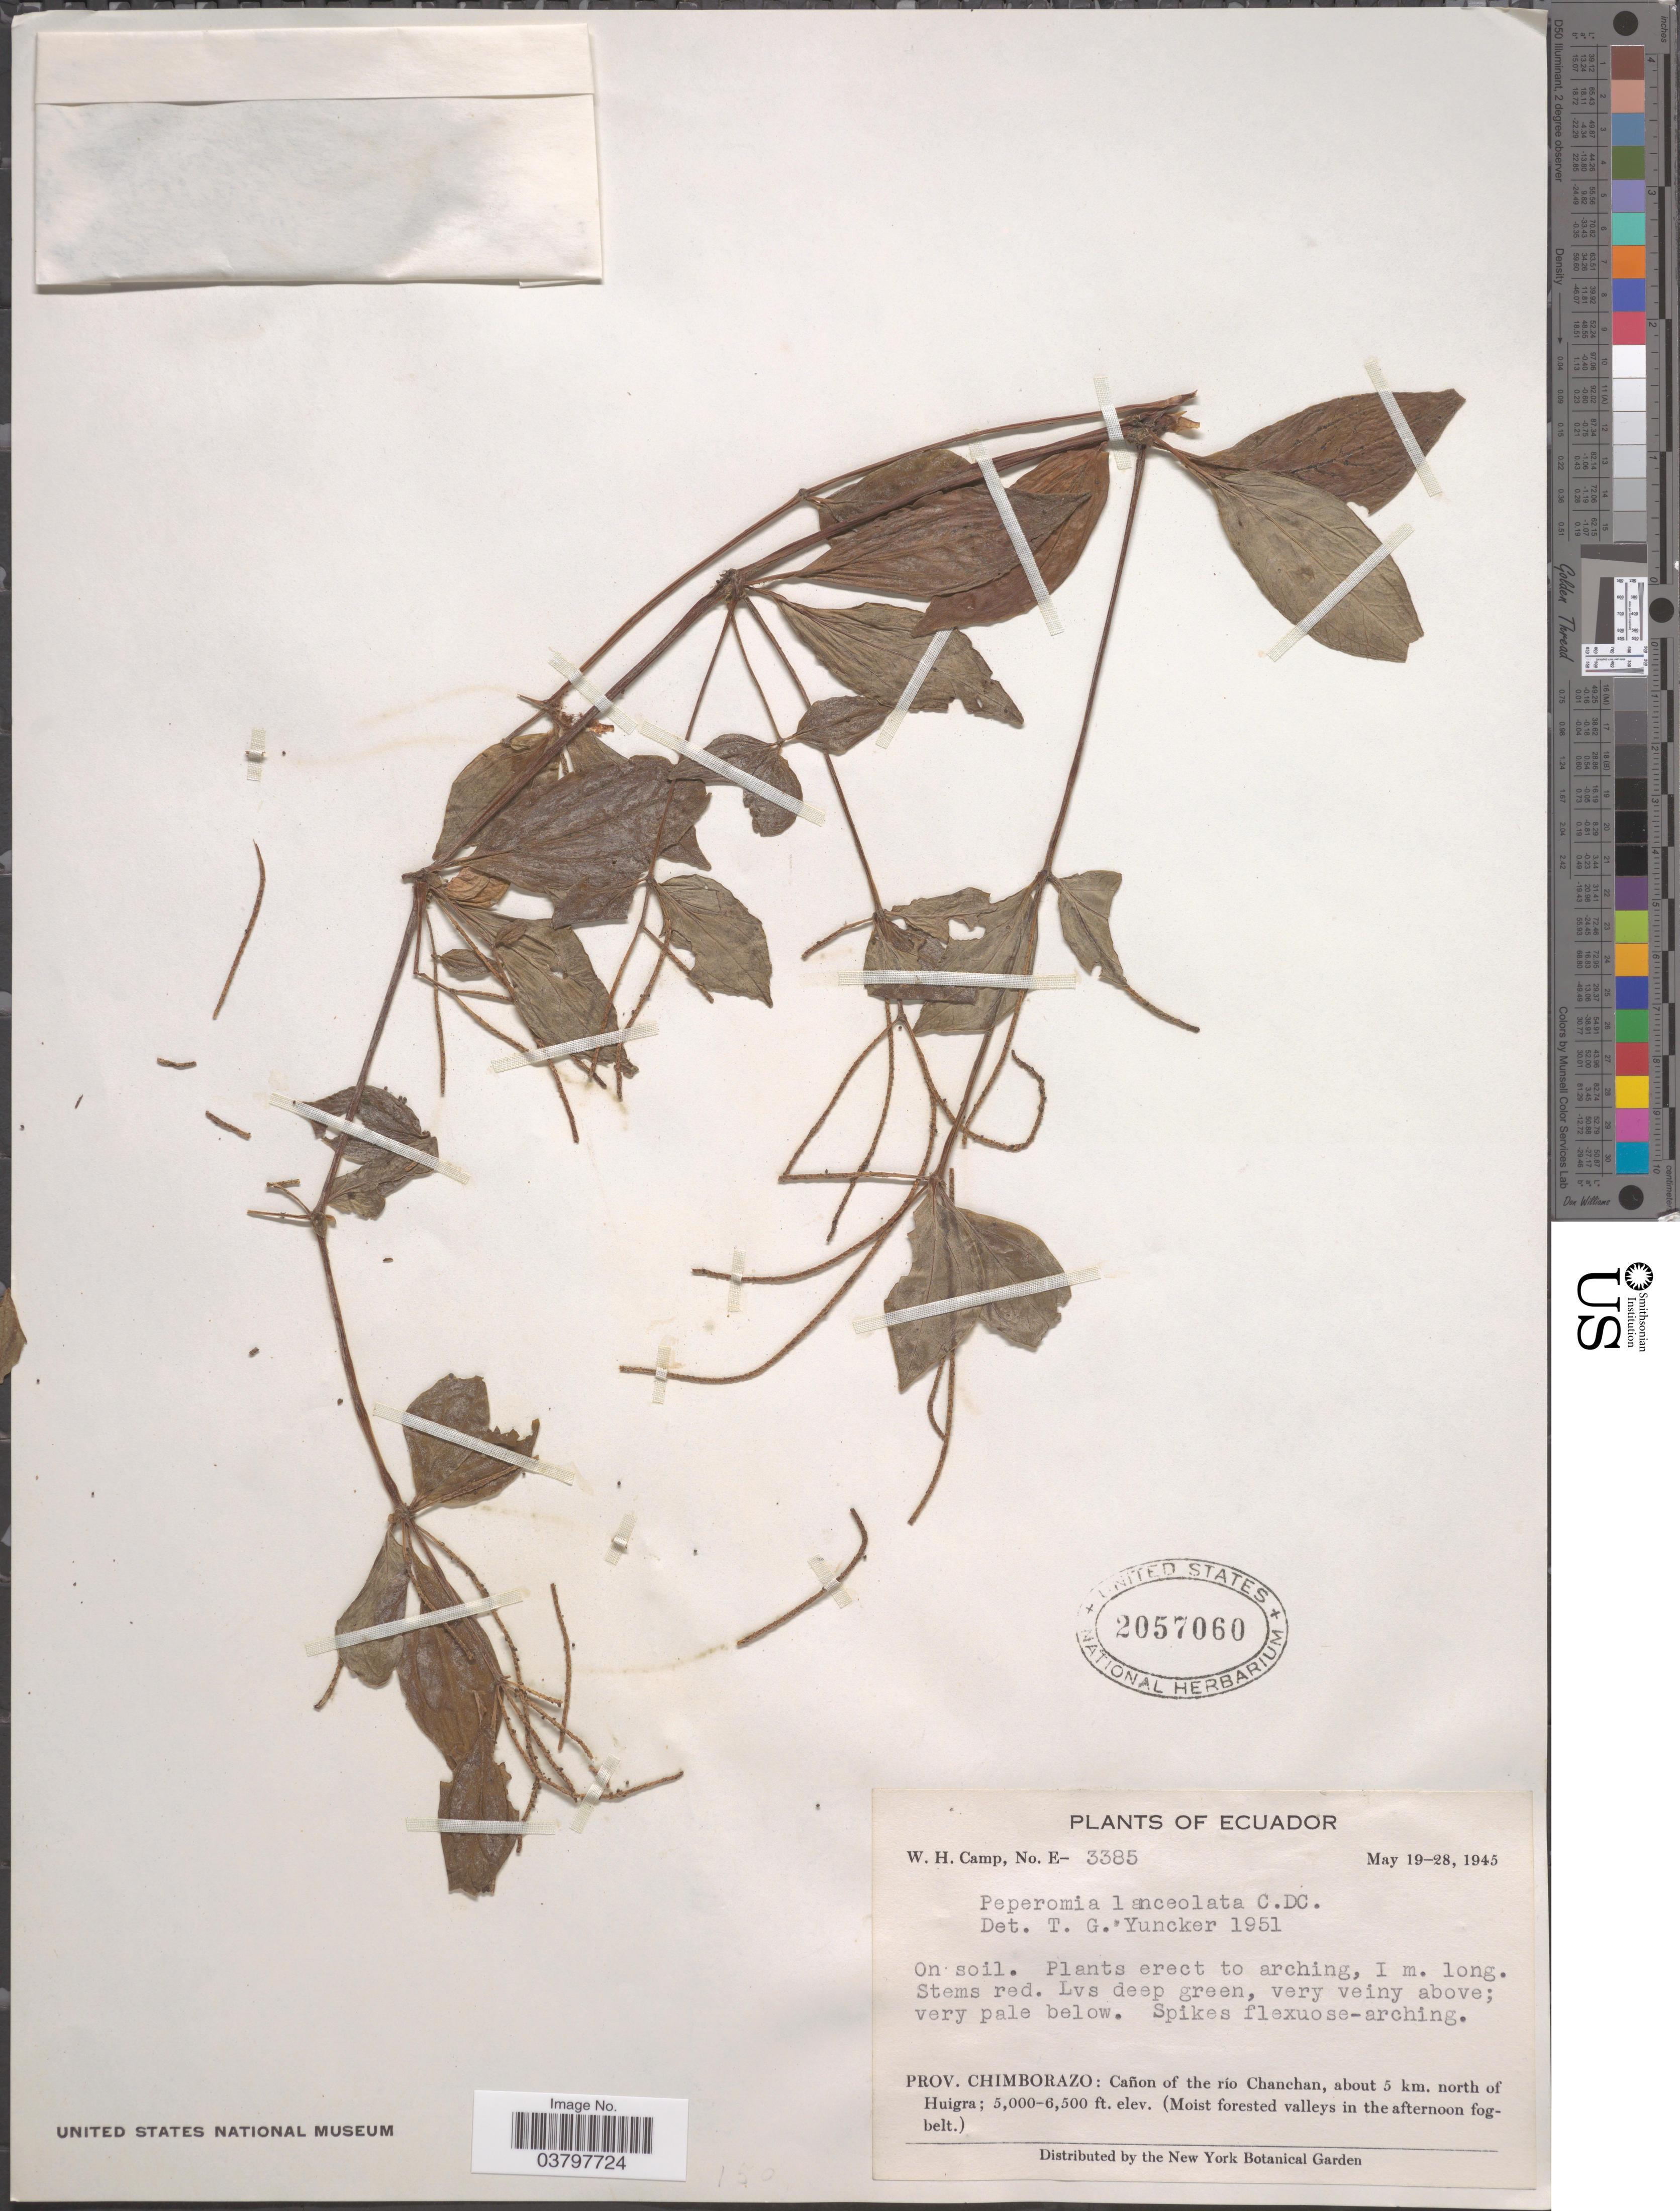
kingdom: Plantae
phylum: Tracheophyta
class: Magnoliopsida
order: Piperales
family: Piperaceae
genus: Peperomia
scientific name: Peperomia lanceolata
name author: C. DC.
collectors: W. H. Camp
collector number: E-3385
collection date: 1945-05-19/1945-05-28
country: Ecuador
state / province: Chimborazo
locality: Cañon of the río Chanchan, about 5 km. north of Huigra.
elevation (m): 1524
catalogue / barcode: US 2057060